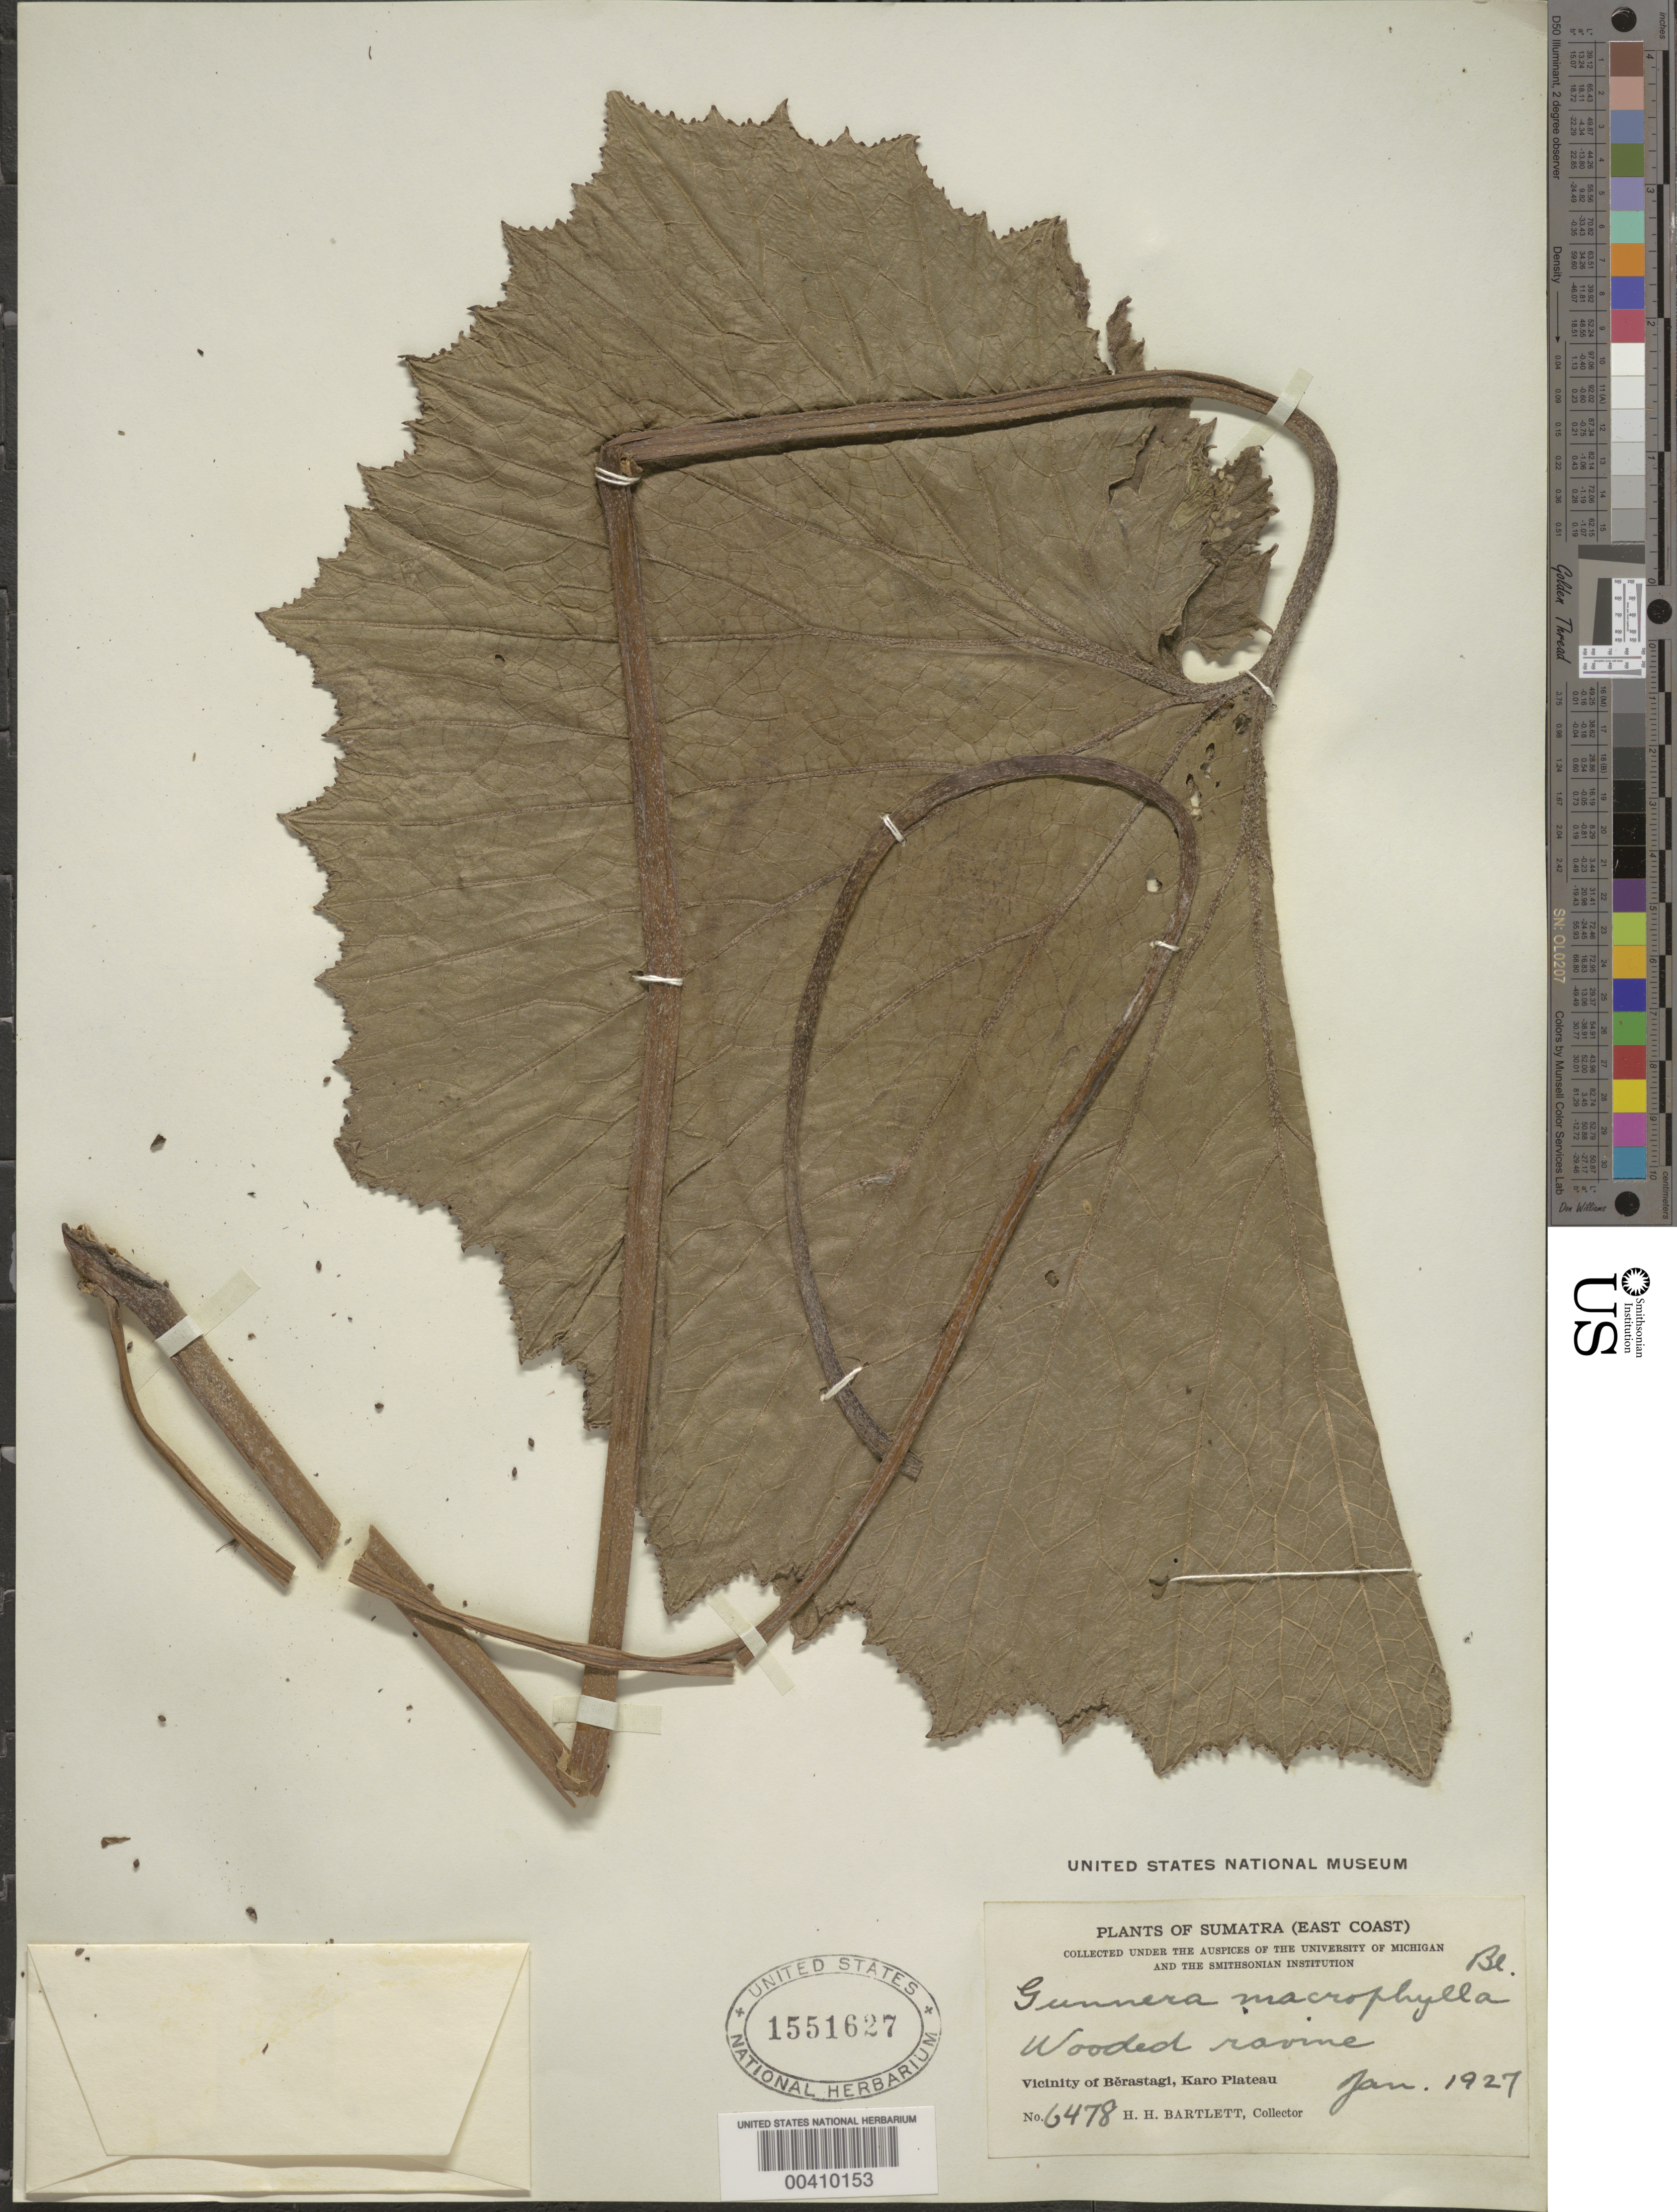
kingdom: Plantae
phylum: Tracheophyta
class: Magnoliopsida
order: Gunnerales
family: Gunneraceae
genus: Gunnera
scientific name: Gunnera macrophylla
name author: Blume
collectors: H. H. Bartlett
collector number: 6478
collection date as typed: Jan 1927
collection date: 1927-01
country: Indonesia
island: Sumatra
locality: Vicinity of Berastagi, Karo Plateau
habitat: wooded ravine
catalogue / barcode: US 1551627